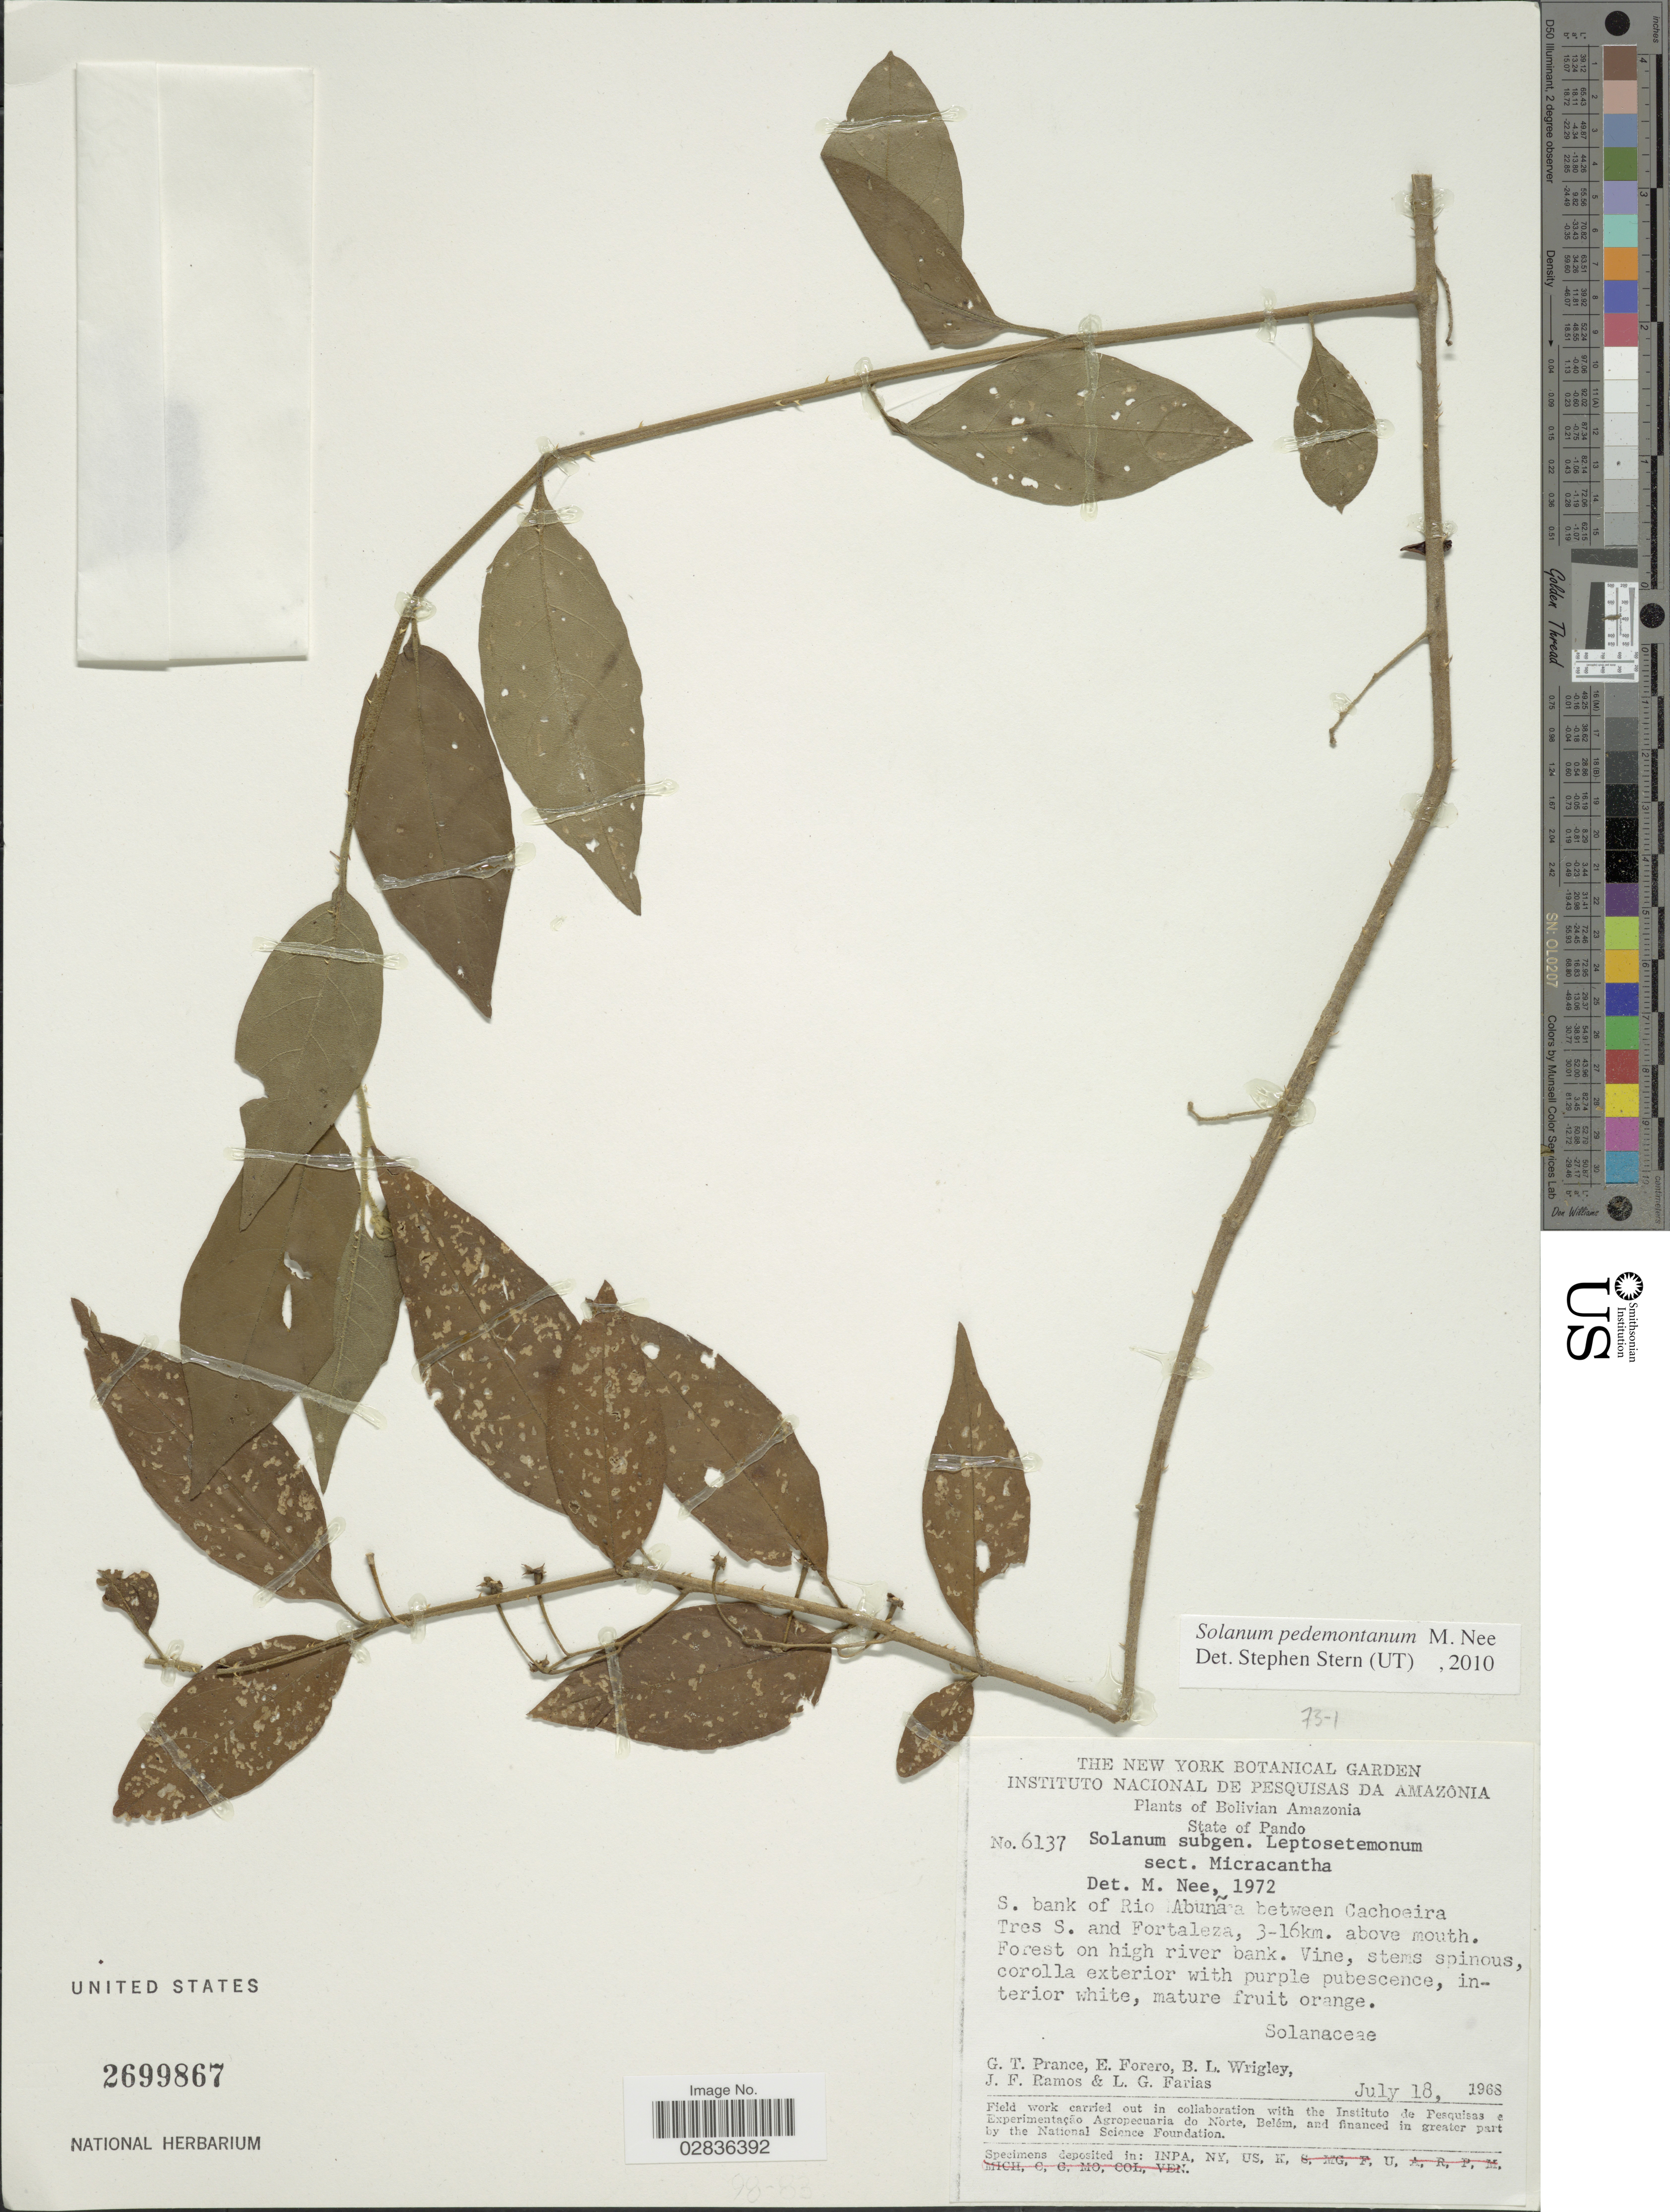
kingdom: Plantae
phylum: Tracheophyta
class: Magnoliopsida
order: Solanales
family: Solanaceae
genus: Solanum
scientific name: Solanum pedemontanum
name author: M. Nee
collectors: G. T. Prance, E. Forero, B. L. Wrigley, J. F. Ramos & L. G. Farias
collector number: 6137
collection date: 1968-07-18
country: Bolivia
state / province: Pando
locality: Bolivian Amazonia. State of Pando. S. bank of Rio Abuña between Cachoeira Tres S. and Fortaleza, 3-16 km. above mouth.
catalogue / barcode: US 2699867